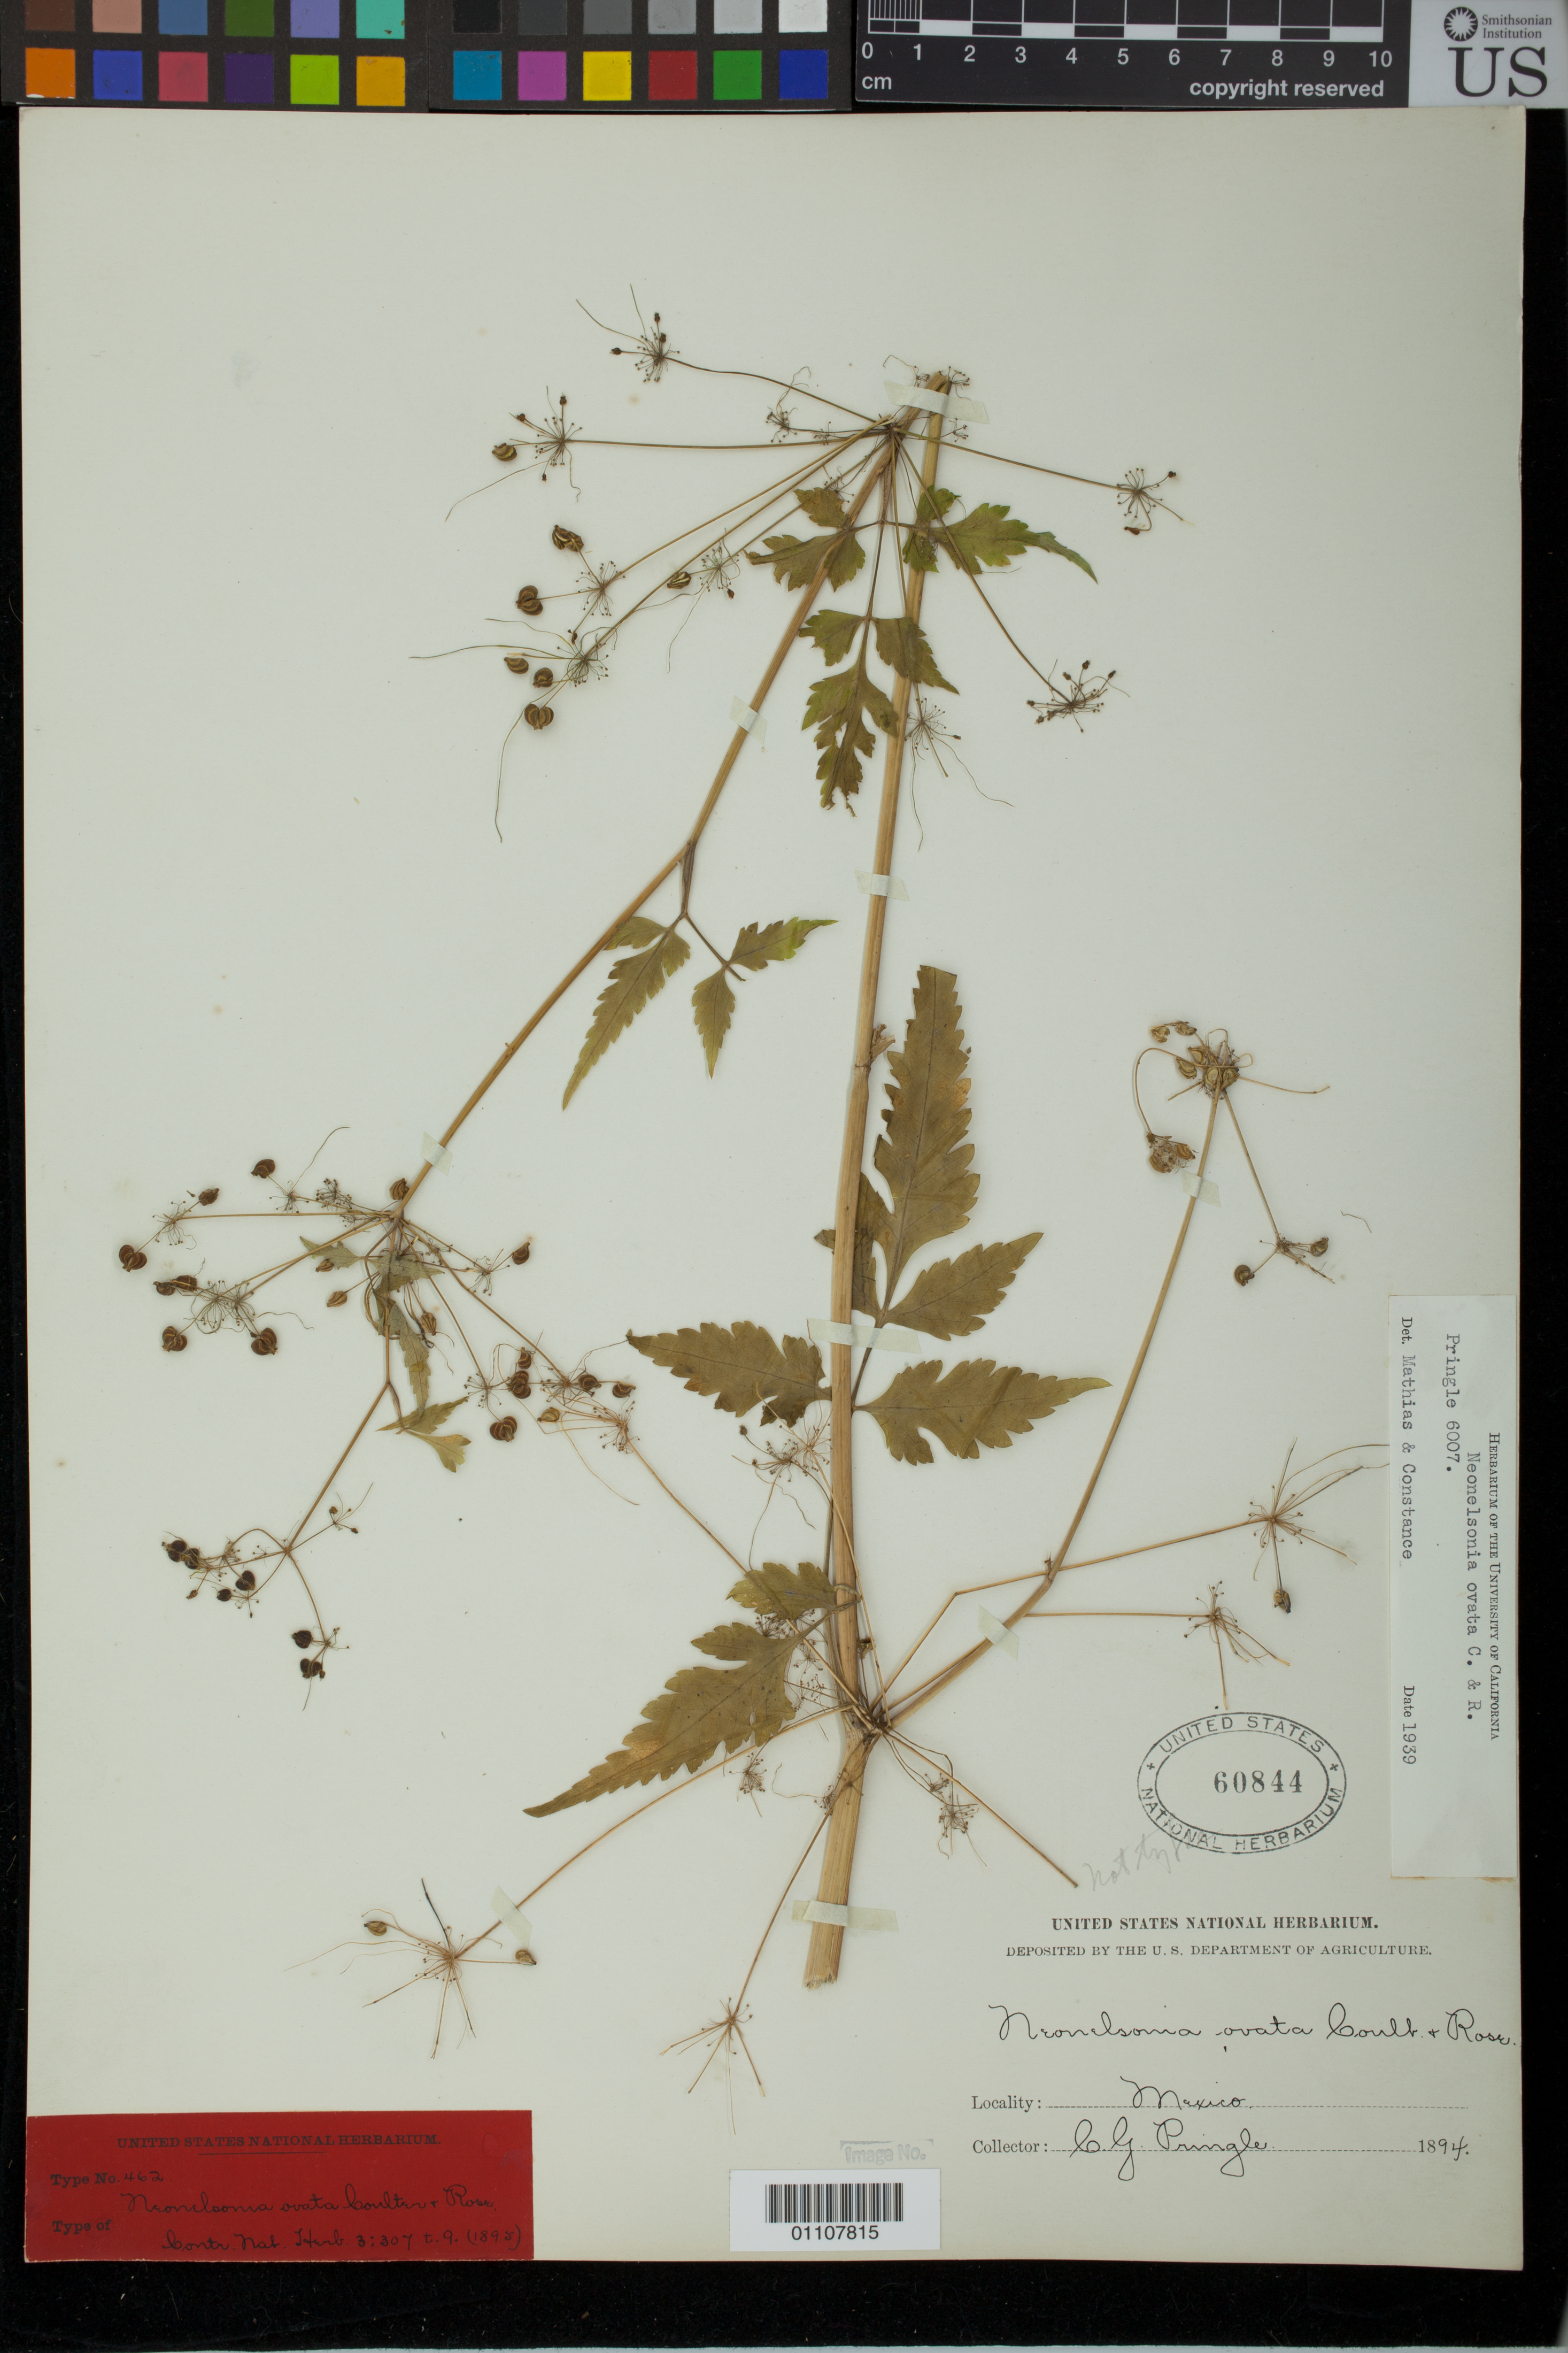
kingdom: Plantae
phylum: Tracheophyta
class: Magnoliopsida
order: Apiales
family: Apiaceae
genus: Neonelsonia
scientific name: Neonelsonia ovata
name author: J.M. Coult. & Rose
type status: Syntype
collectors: C. G. Pringle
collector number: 6007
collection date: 1894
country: Mexico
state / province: Oaxaca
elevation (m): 2743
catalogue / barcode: US 60844